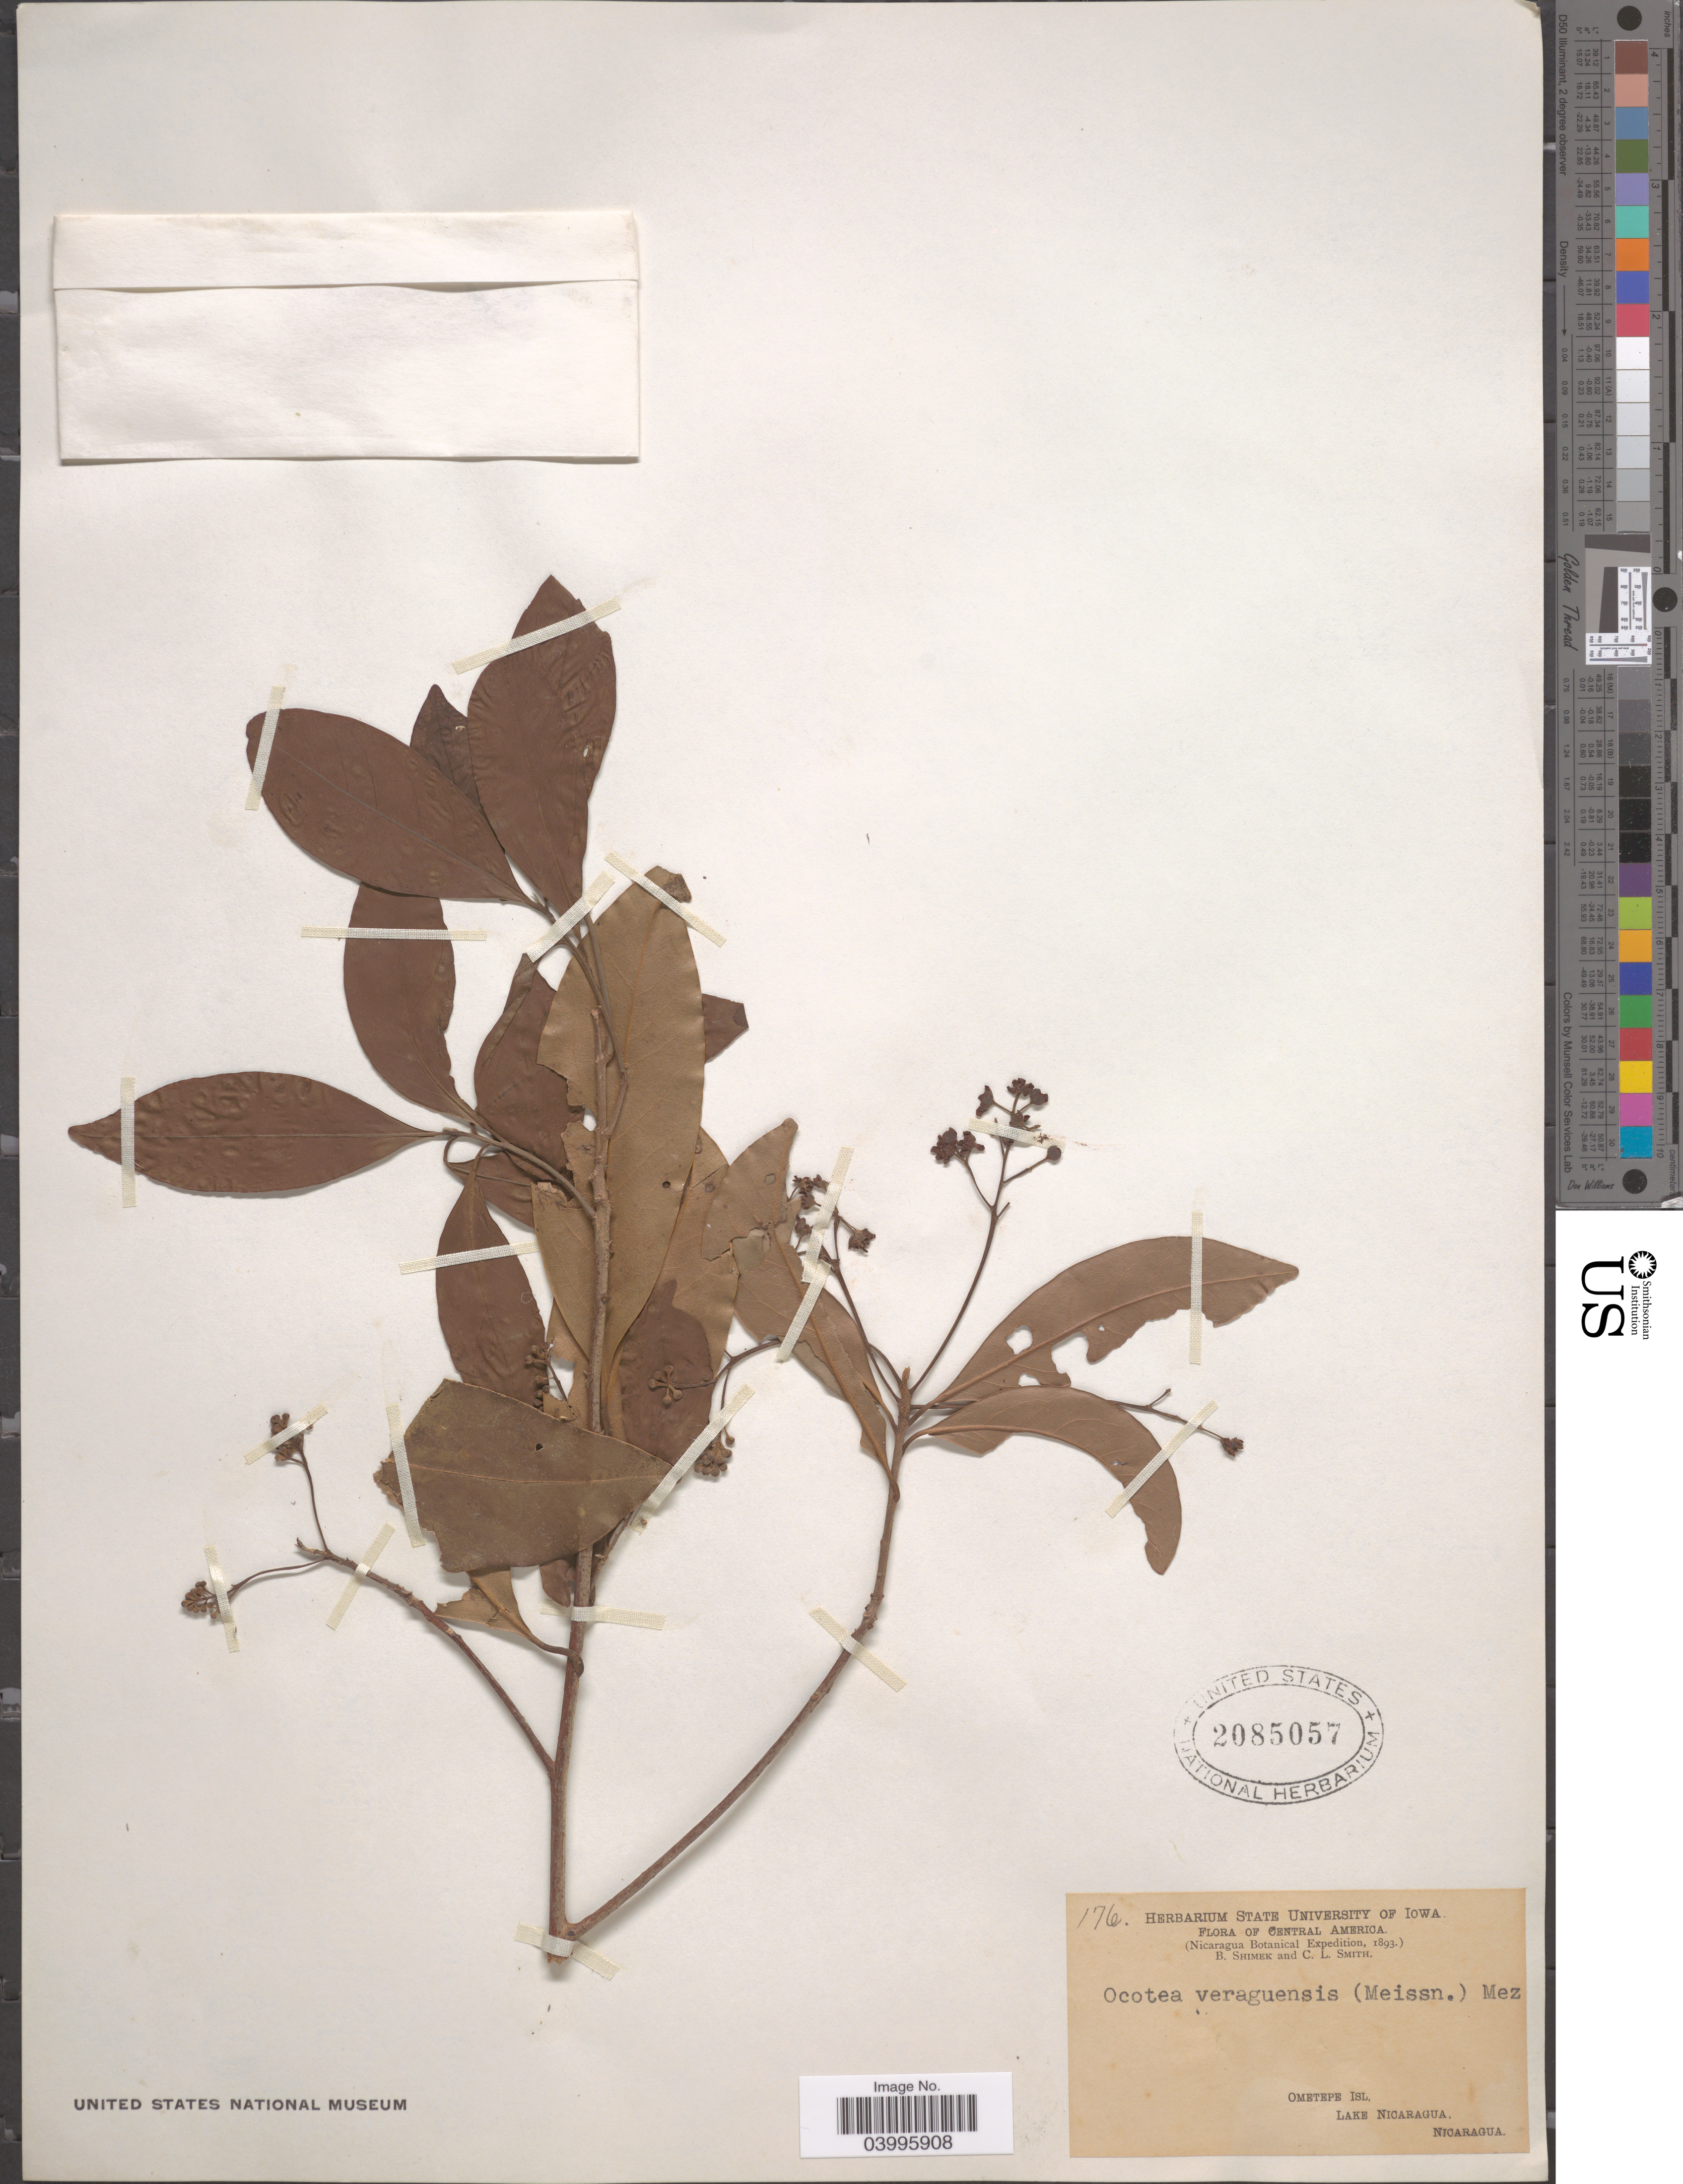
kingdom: Plantae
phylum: Tracheophyta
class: Magnoliopsida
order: Laurales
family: Lauraceae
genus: Ocotea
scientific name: Ocotea veraguensis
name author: (Meisn.) Mez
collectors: B. Shimek & C. L. Smith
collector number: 176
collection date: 1893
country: Nicaragua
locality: Central America. Ometepe Isl., Lake Nicaragua.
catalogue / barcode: US 2085057